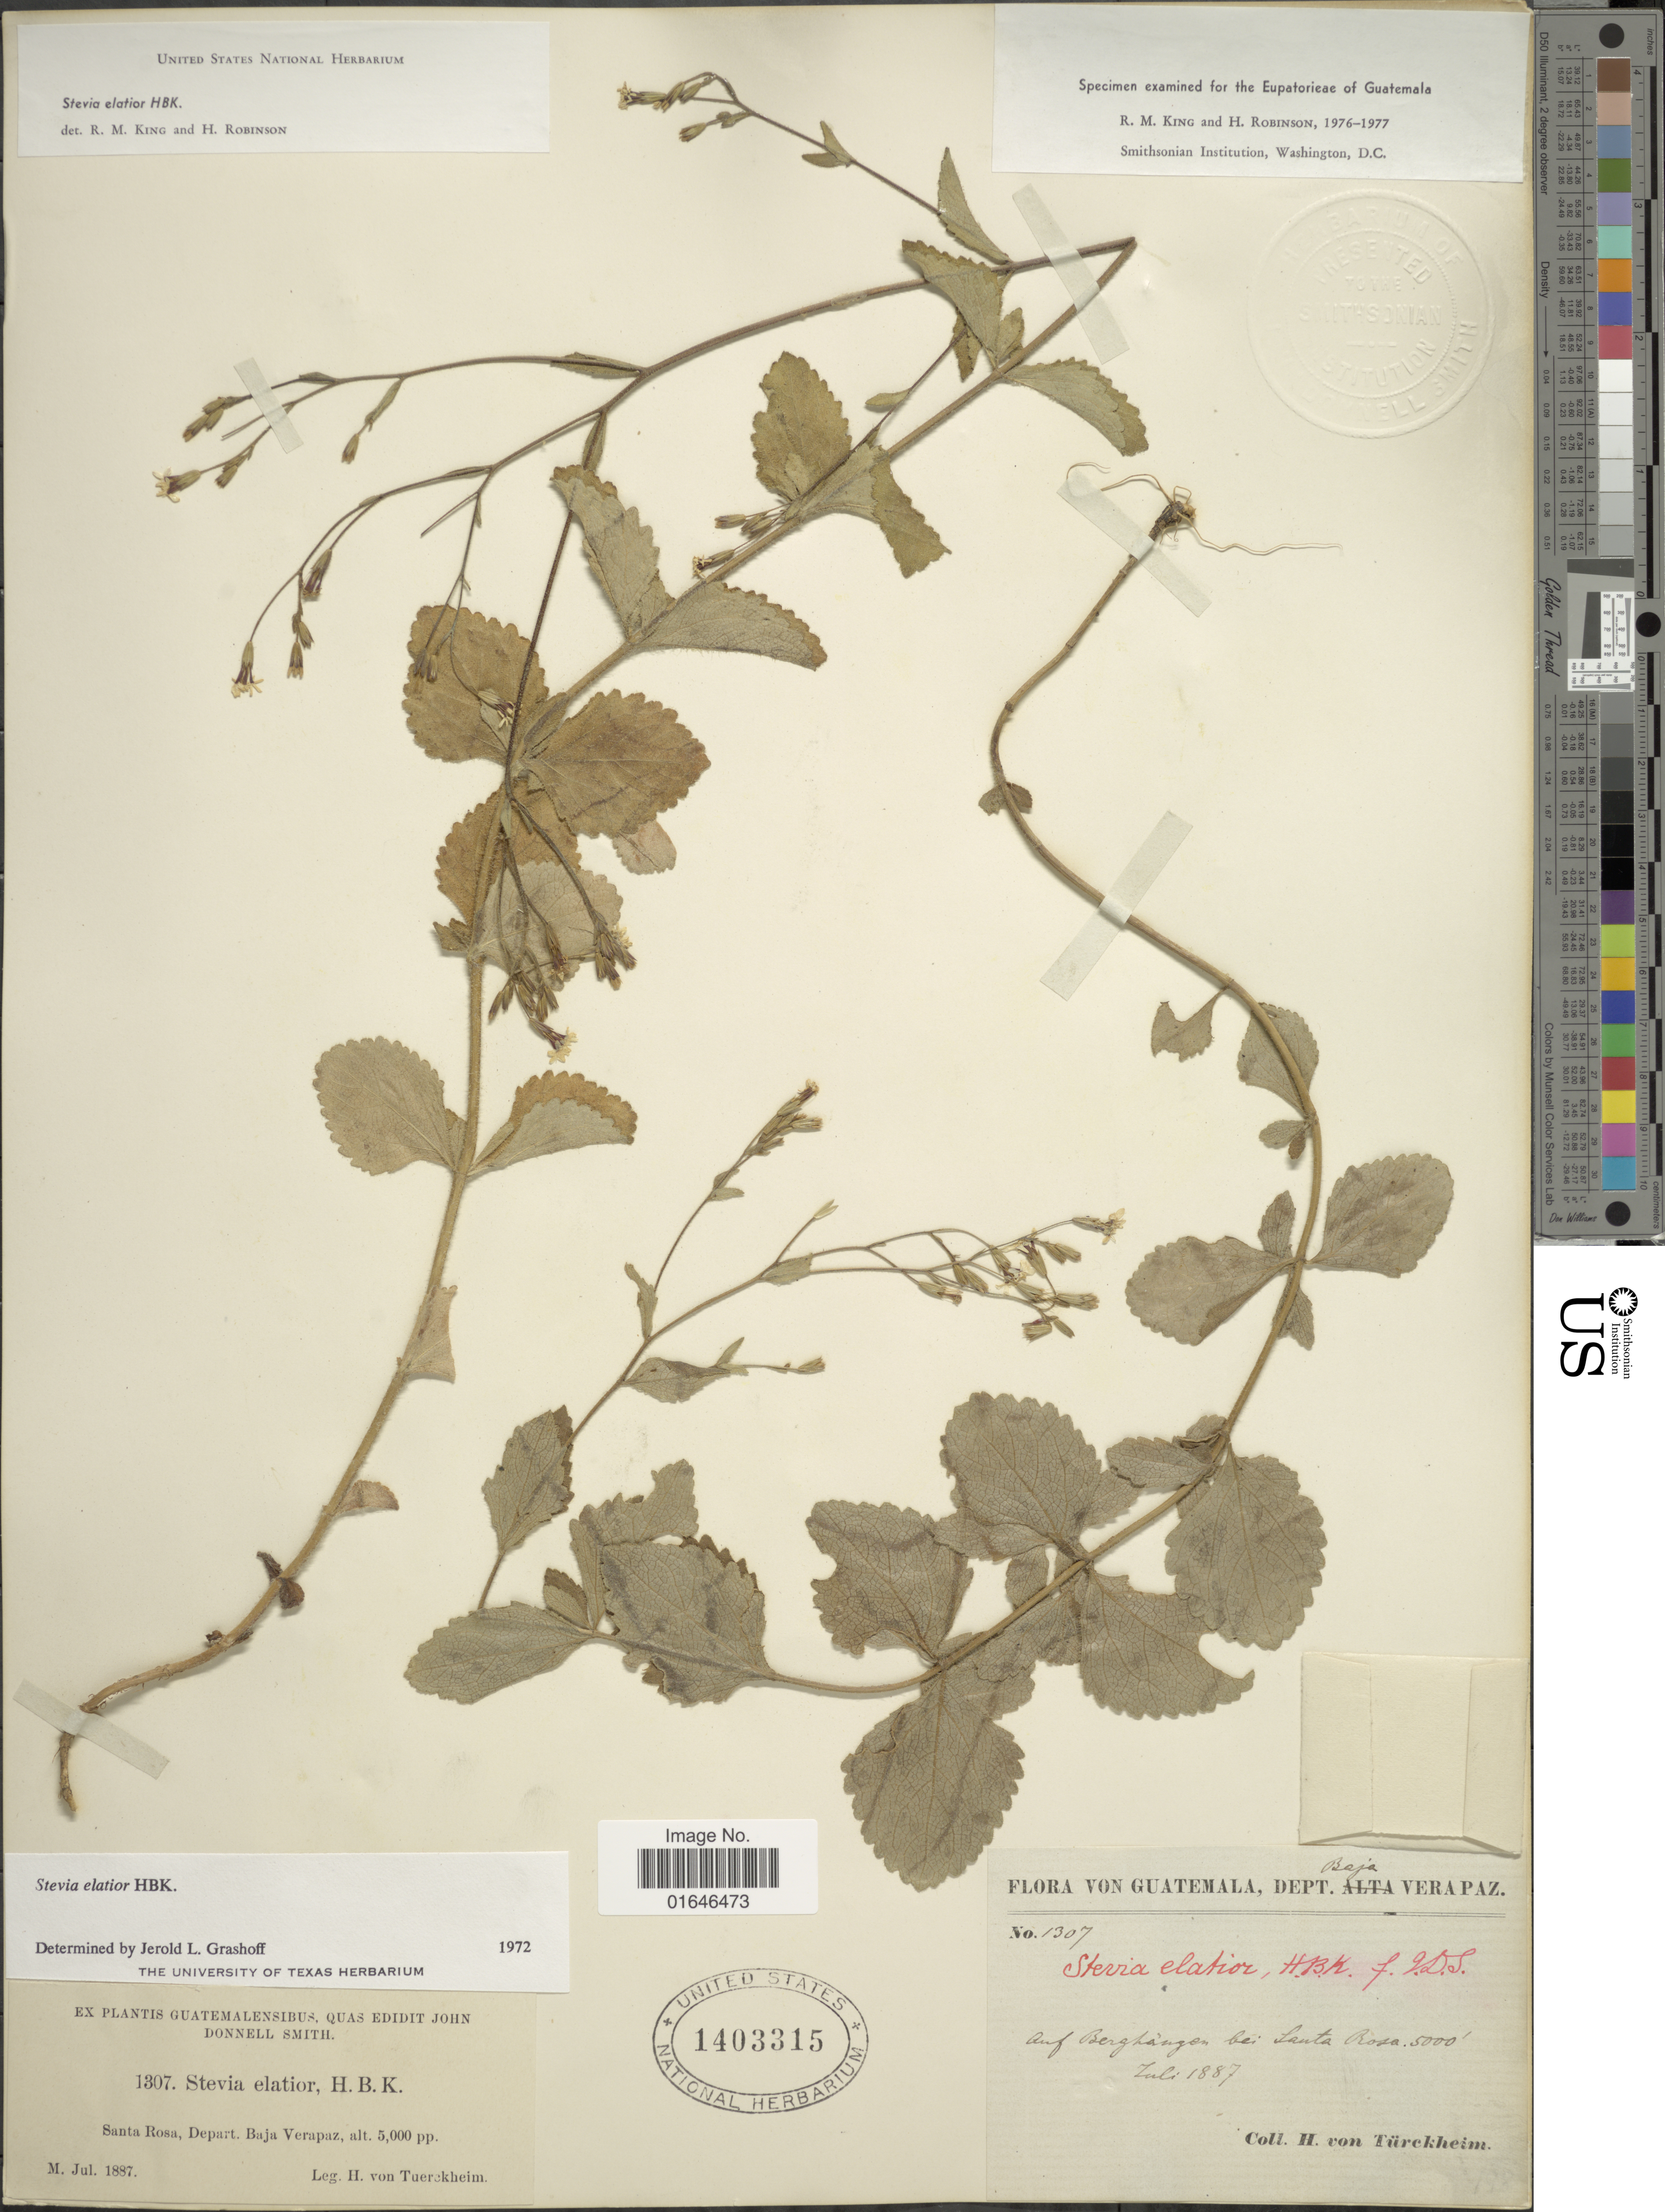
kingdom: Plantae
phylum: Tracheophyta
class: Magnoliopsida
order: Asterales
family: Asteraceae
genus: Stevia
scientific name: Stevia elatior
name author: Kunth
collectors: H. von Tuerckheim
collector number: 1307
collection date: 1887-07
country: Guatemala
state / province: Baja Verapaz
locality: Auf Berghangen bei Santa Rosa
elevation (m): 1524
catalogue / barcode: US 1403315